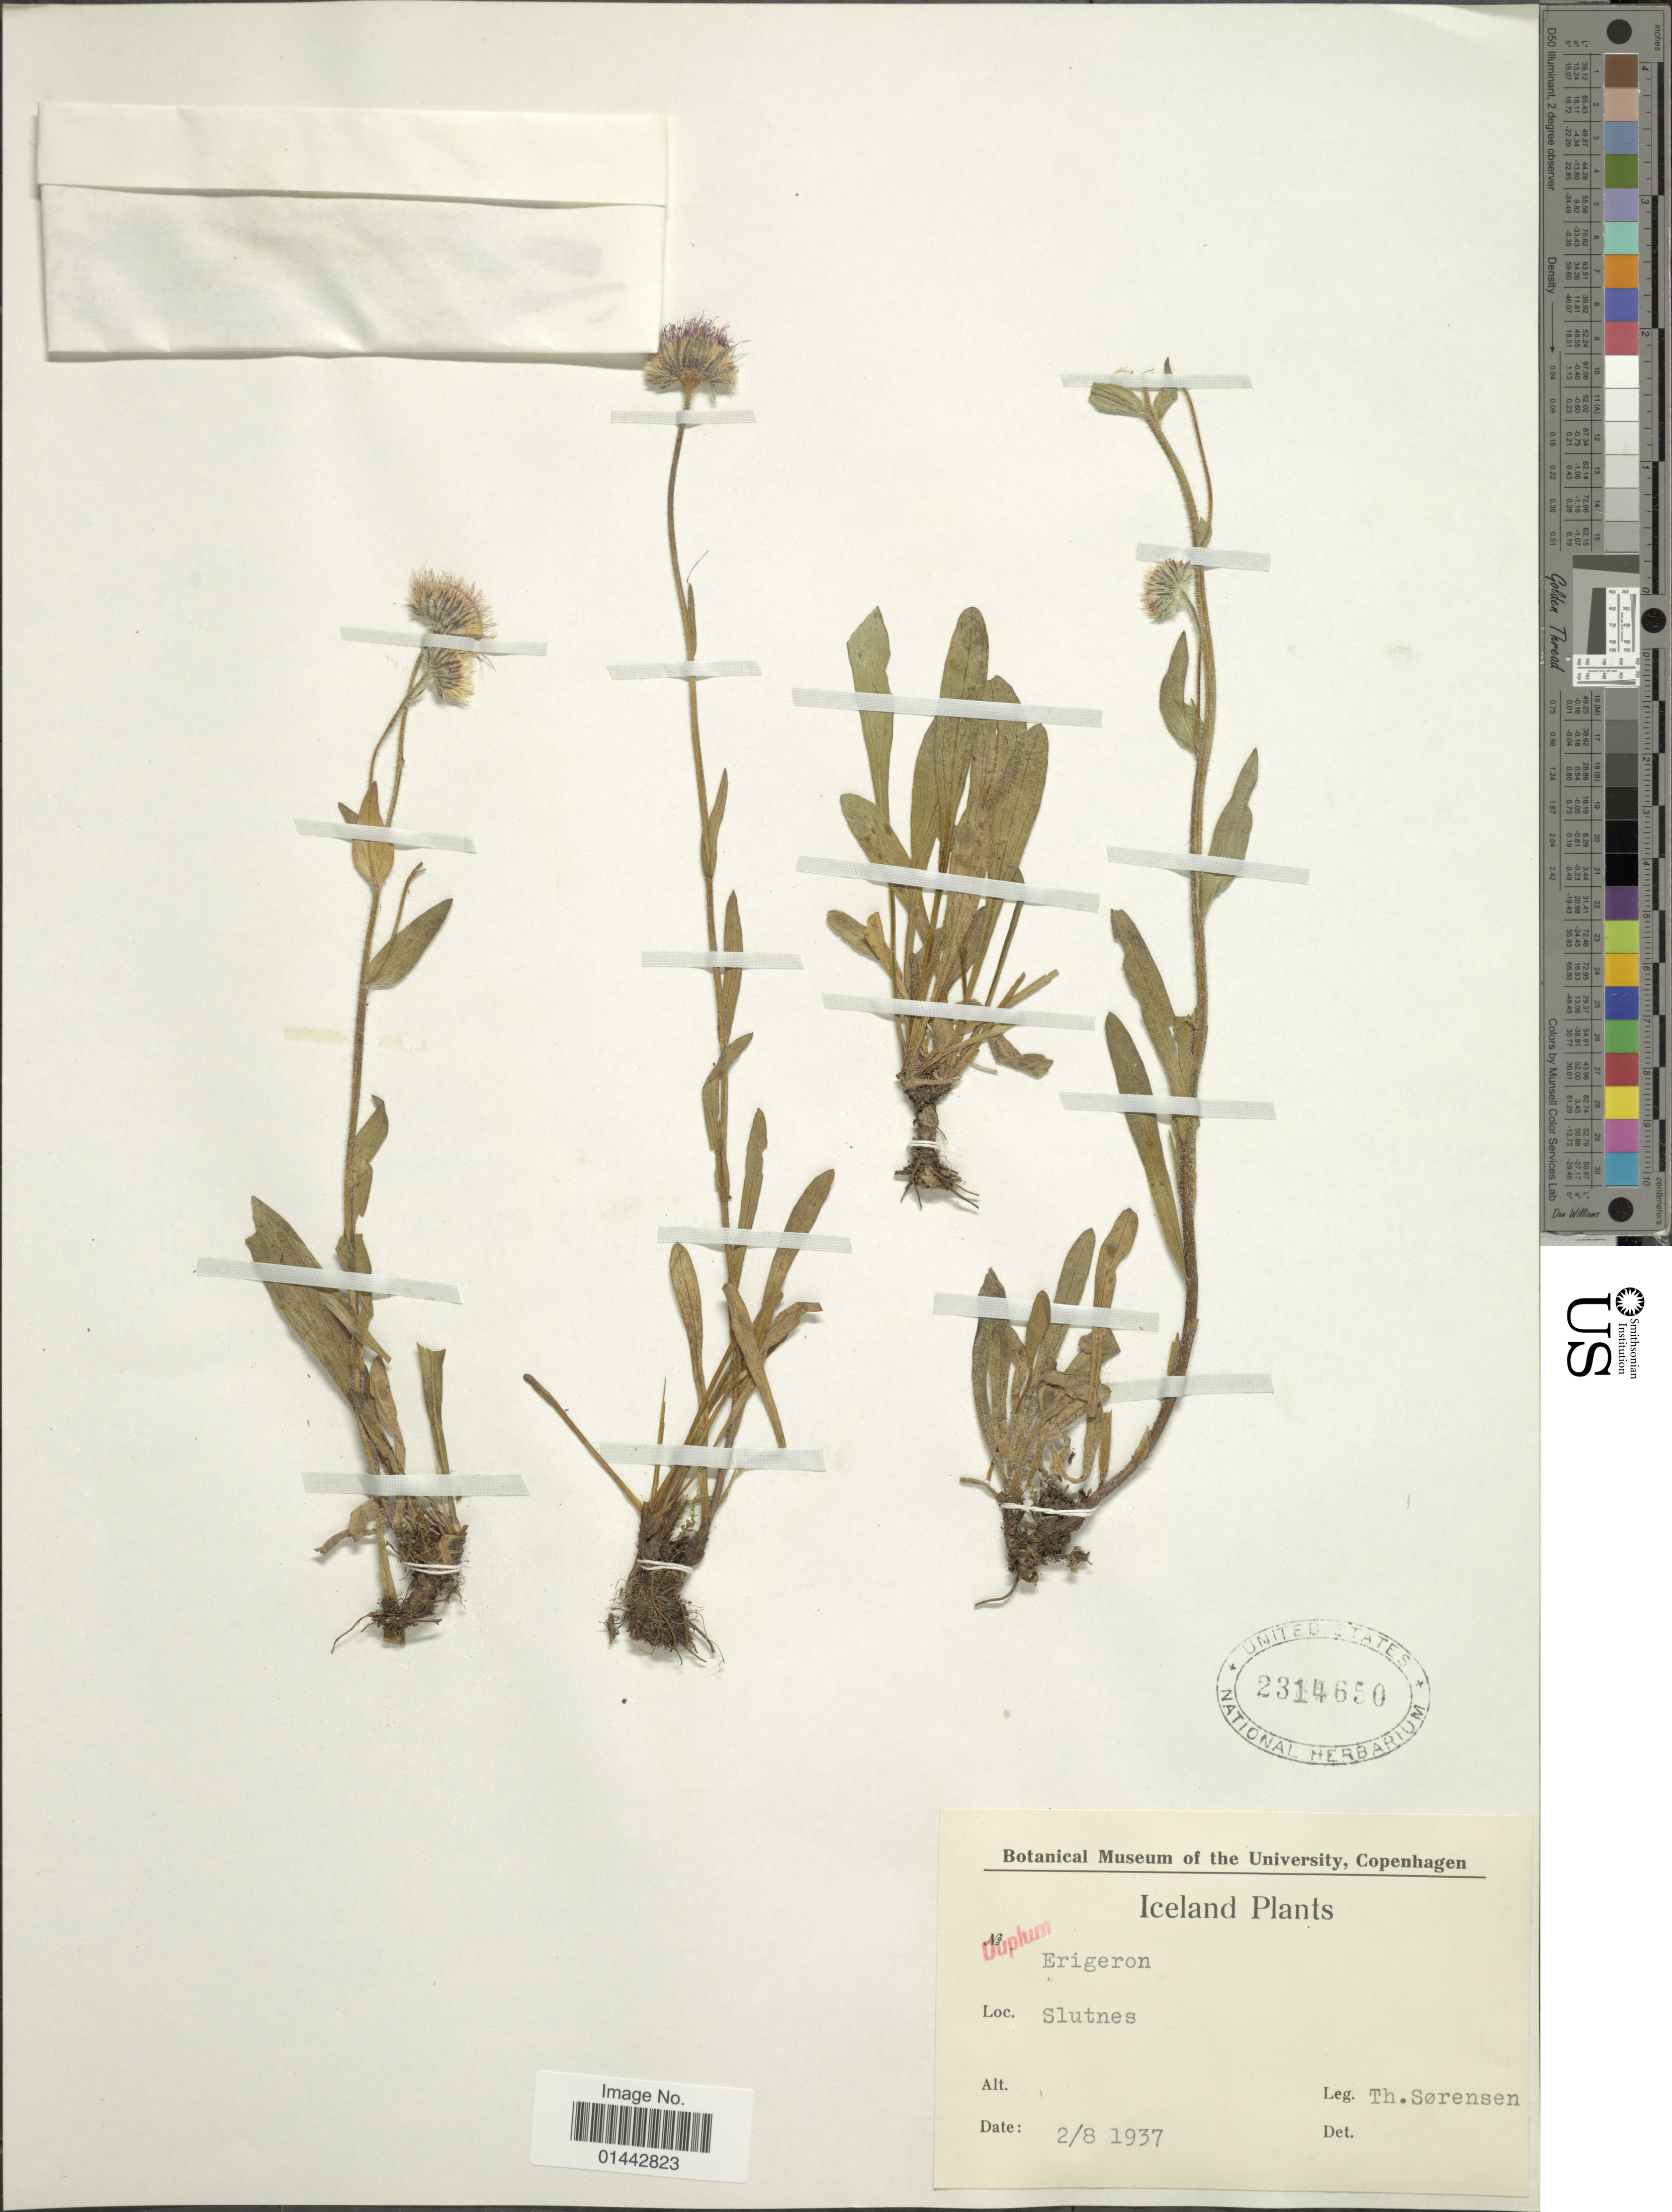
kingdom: Plantae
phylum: Tracheophyta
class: Magnoliopsida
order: Asterales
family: Asteraceae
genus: Erigeron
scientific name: Erigeron sp.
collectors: T. Sorensen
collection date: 1937-08-02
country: Iceland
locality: Slutnes.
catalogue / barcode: US 2314650